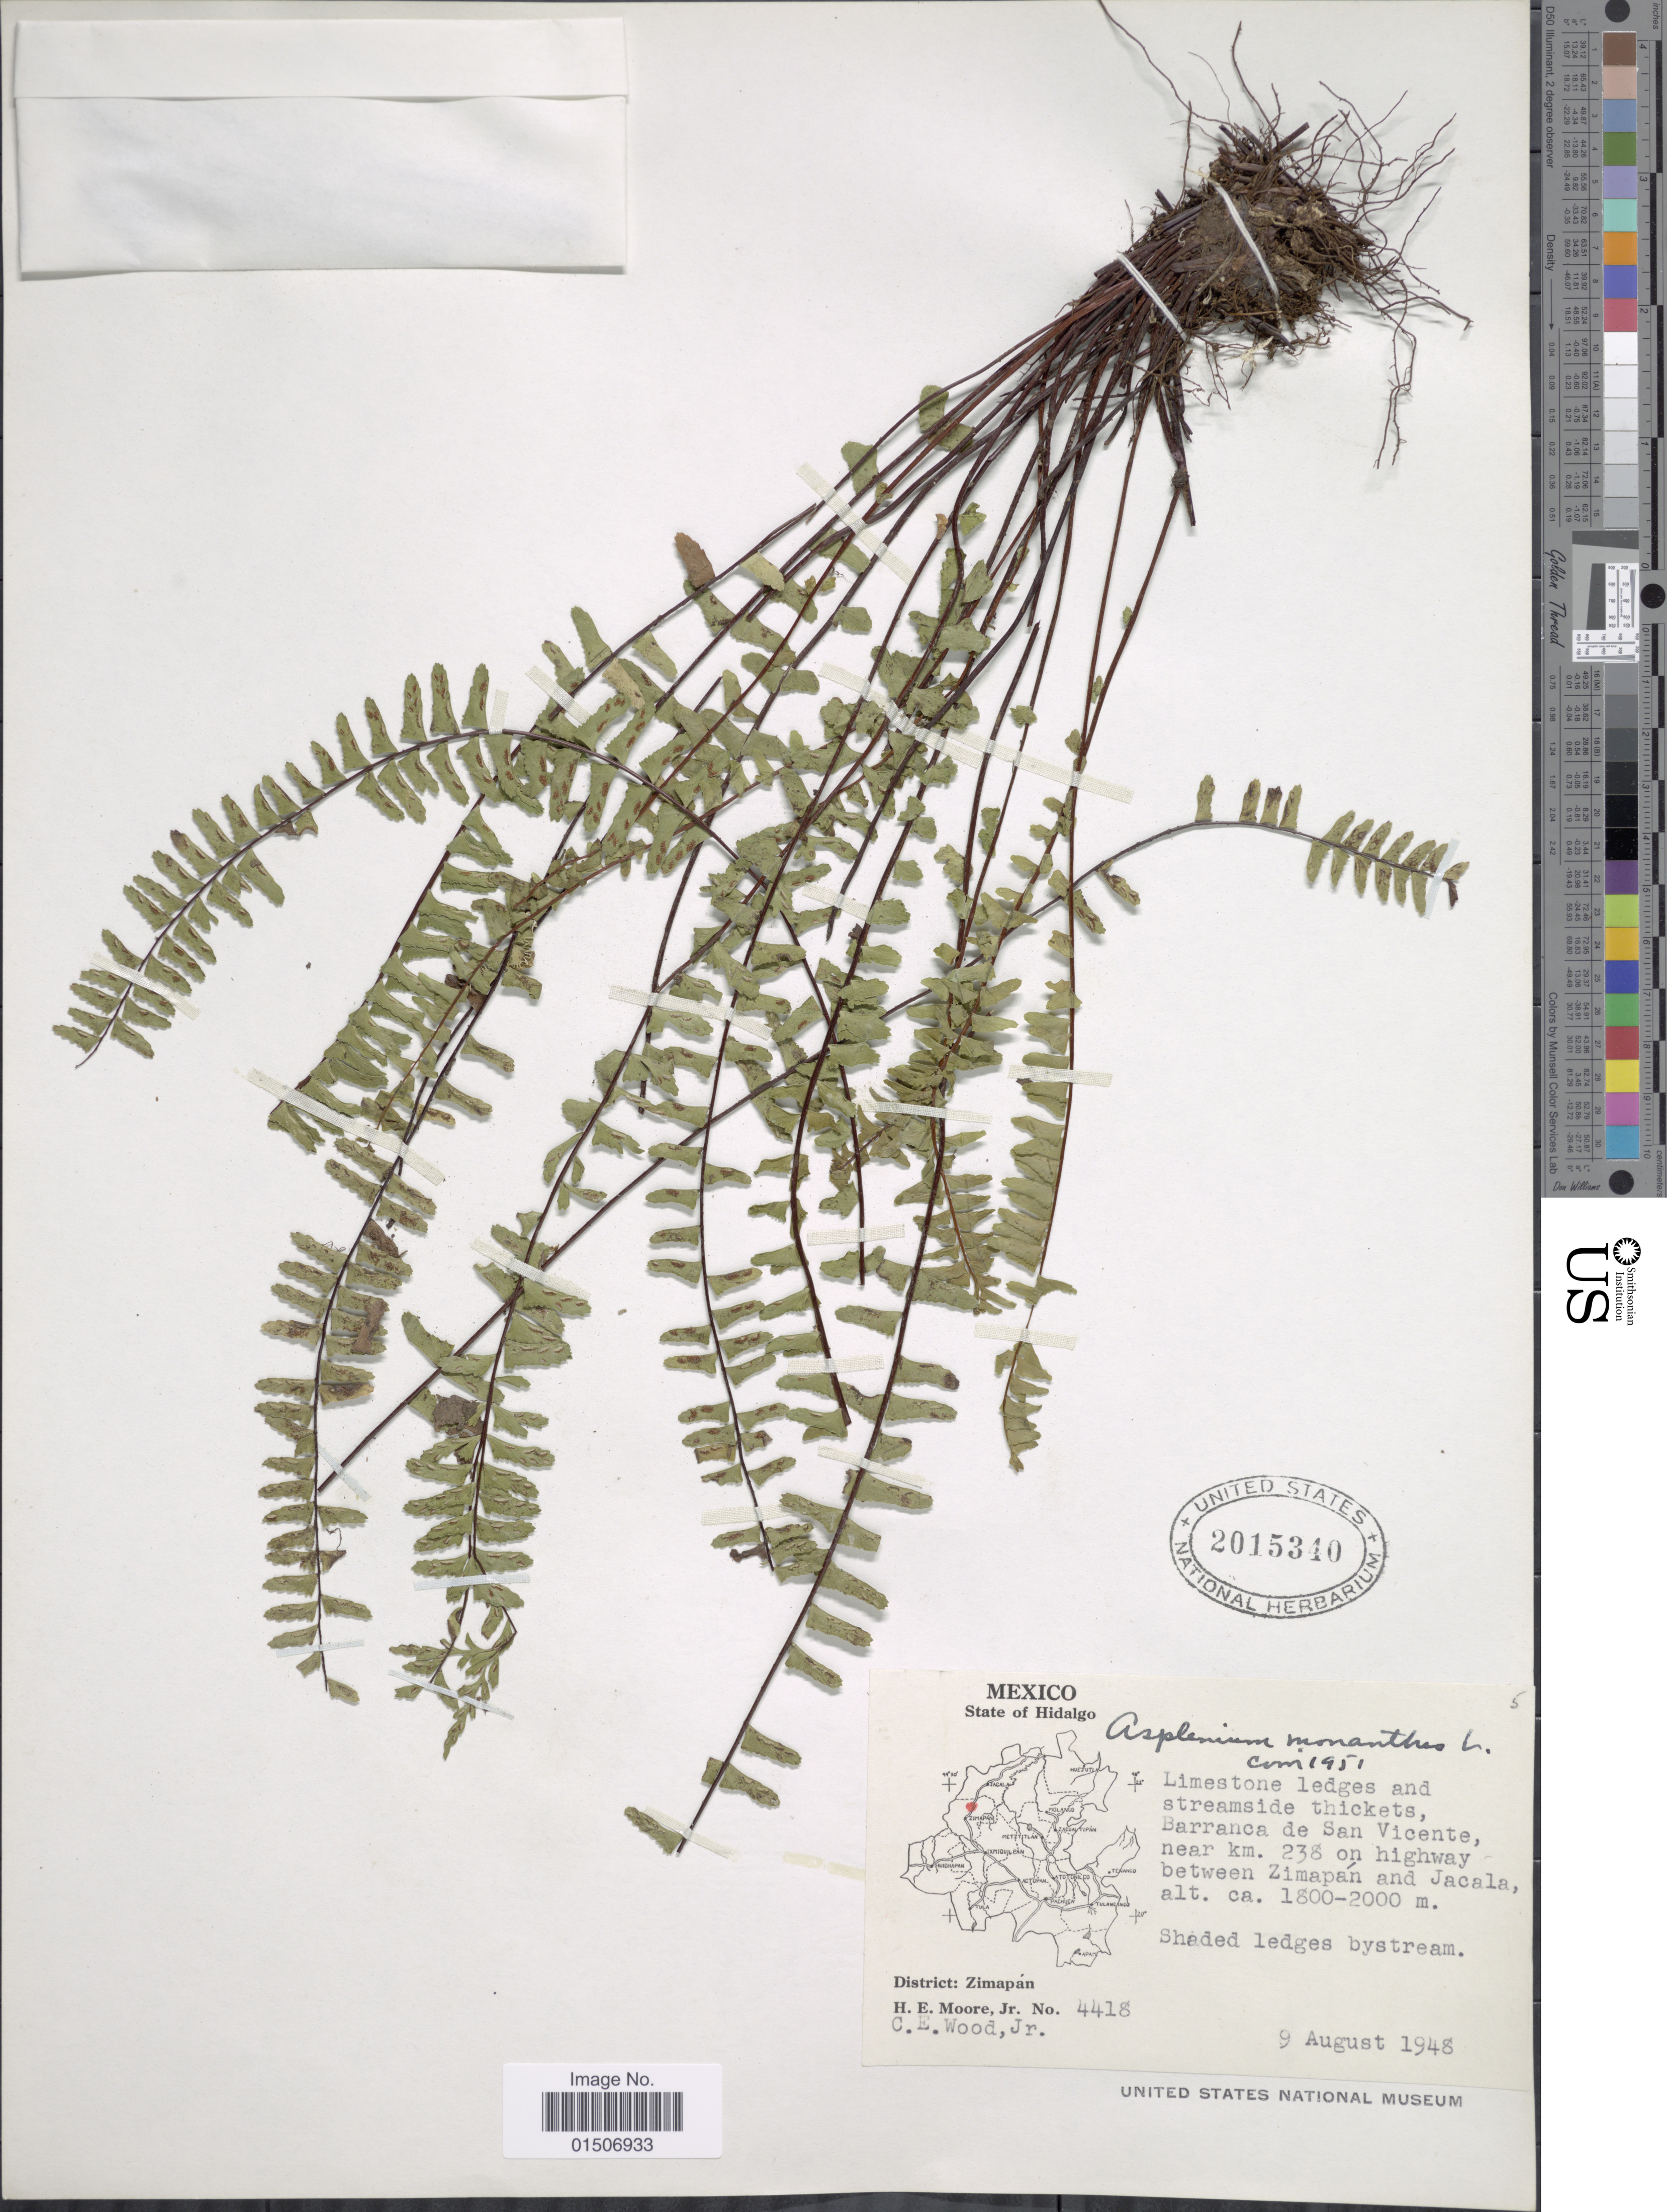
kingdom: Plantae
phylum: Tracheophyta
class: Polypodiopsida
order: Polypodiales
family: Aspleniaceae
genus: Asplenium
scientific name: Asplenium monanthes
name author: L.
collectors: H. E. Moore & C. Wood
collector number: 4418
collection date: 1948-08-09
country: Mexico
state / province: Hidalgo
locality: Limestone ledges and streamside thickets, barranca de San Vicente, near km 238 on highway between Zimapán and Jacala, District: Zimapán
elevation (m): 1800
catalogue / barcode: US 2015340